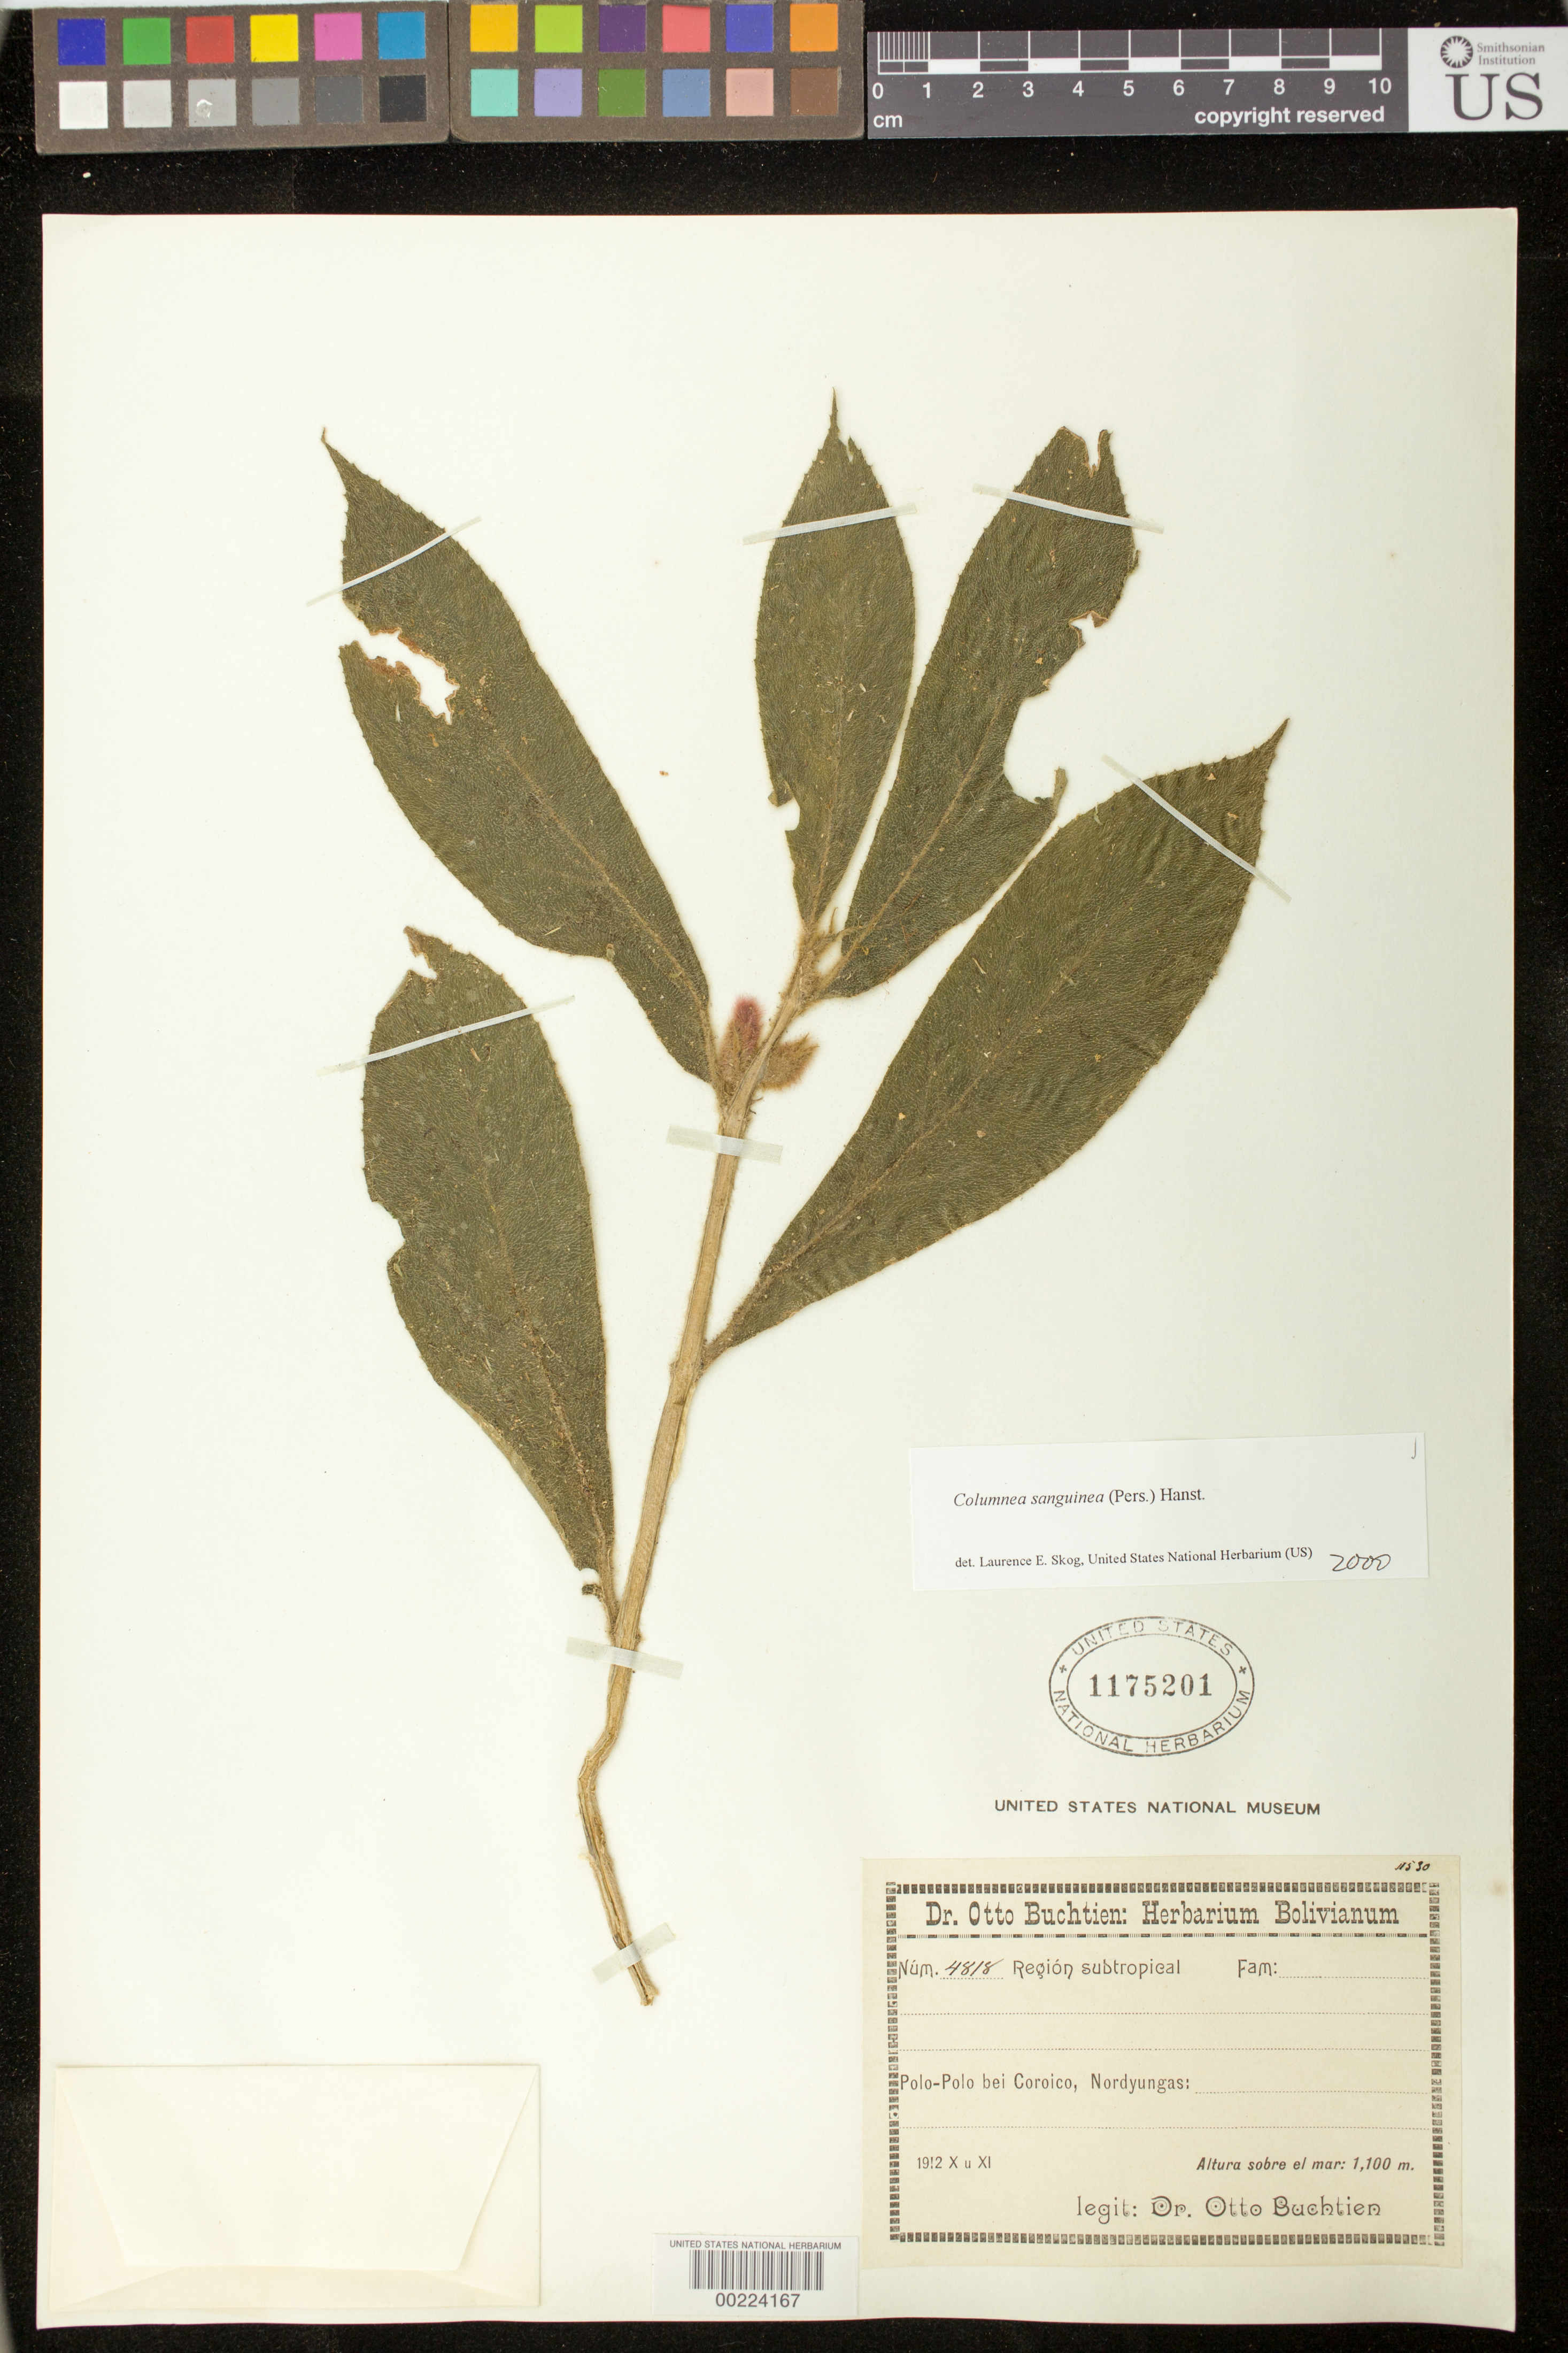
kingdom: Plantae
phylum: Tracheophyta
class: Magnoliopsida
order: Lamiales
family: Gesneriaceae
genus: Columnea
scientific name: Columnea sanguinea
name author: (Pers.) Hanst.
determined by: Skog, Laurence E.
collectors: O. Buchtien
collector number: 4818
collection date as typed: Oct-Nov 1912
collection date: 1912-10/1912-11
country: Bolivia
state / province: La Paz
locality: Polo-Polo bei Coroico, Nordyungas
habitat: Region subtropical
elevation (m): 1100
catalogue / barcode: US 1175201